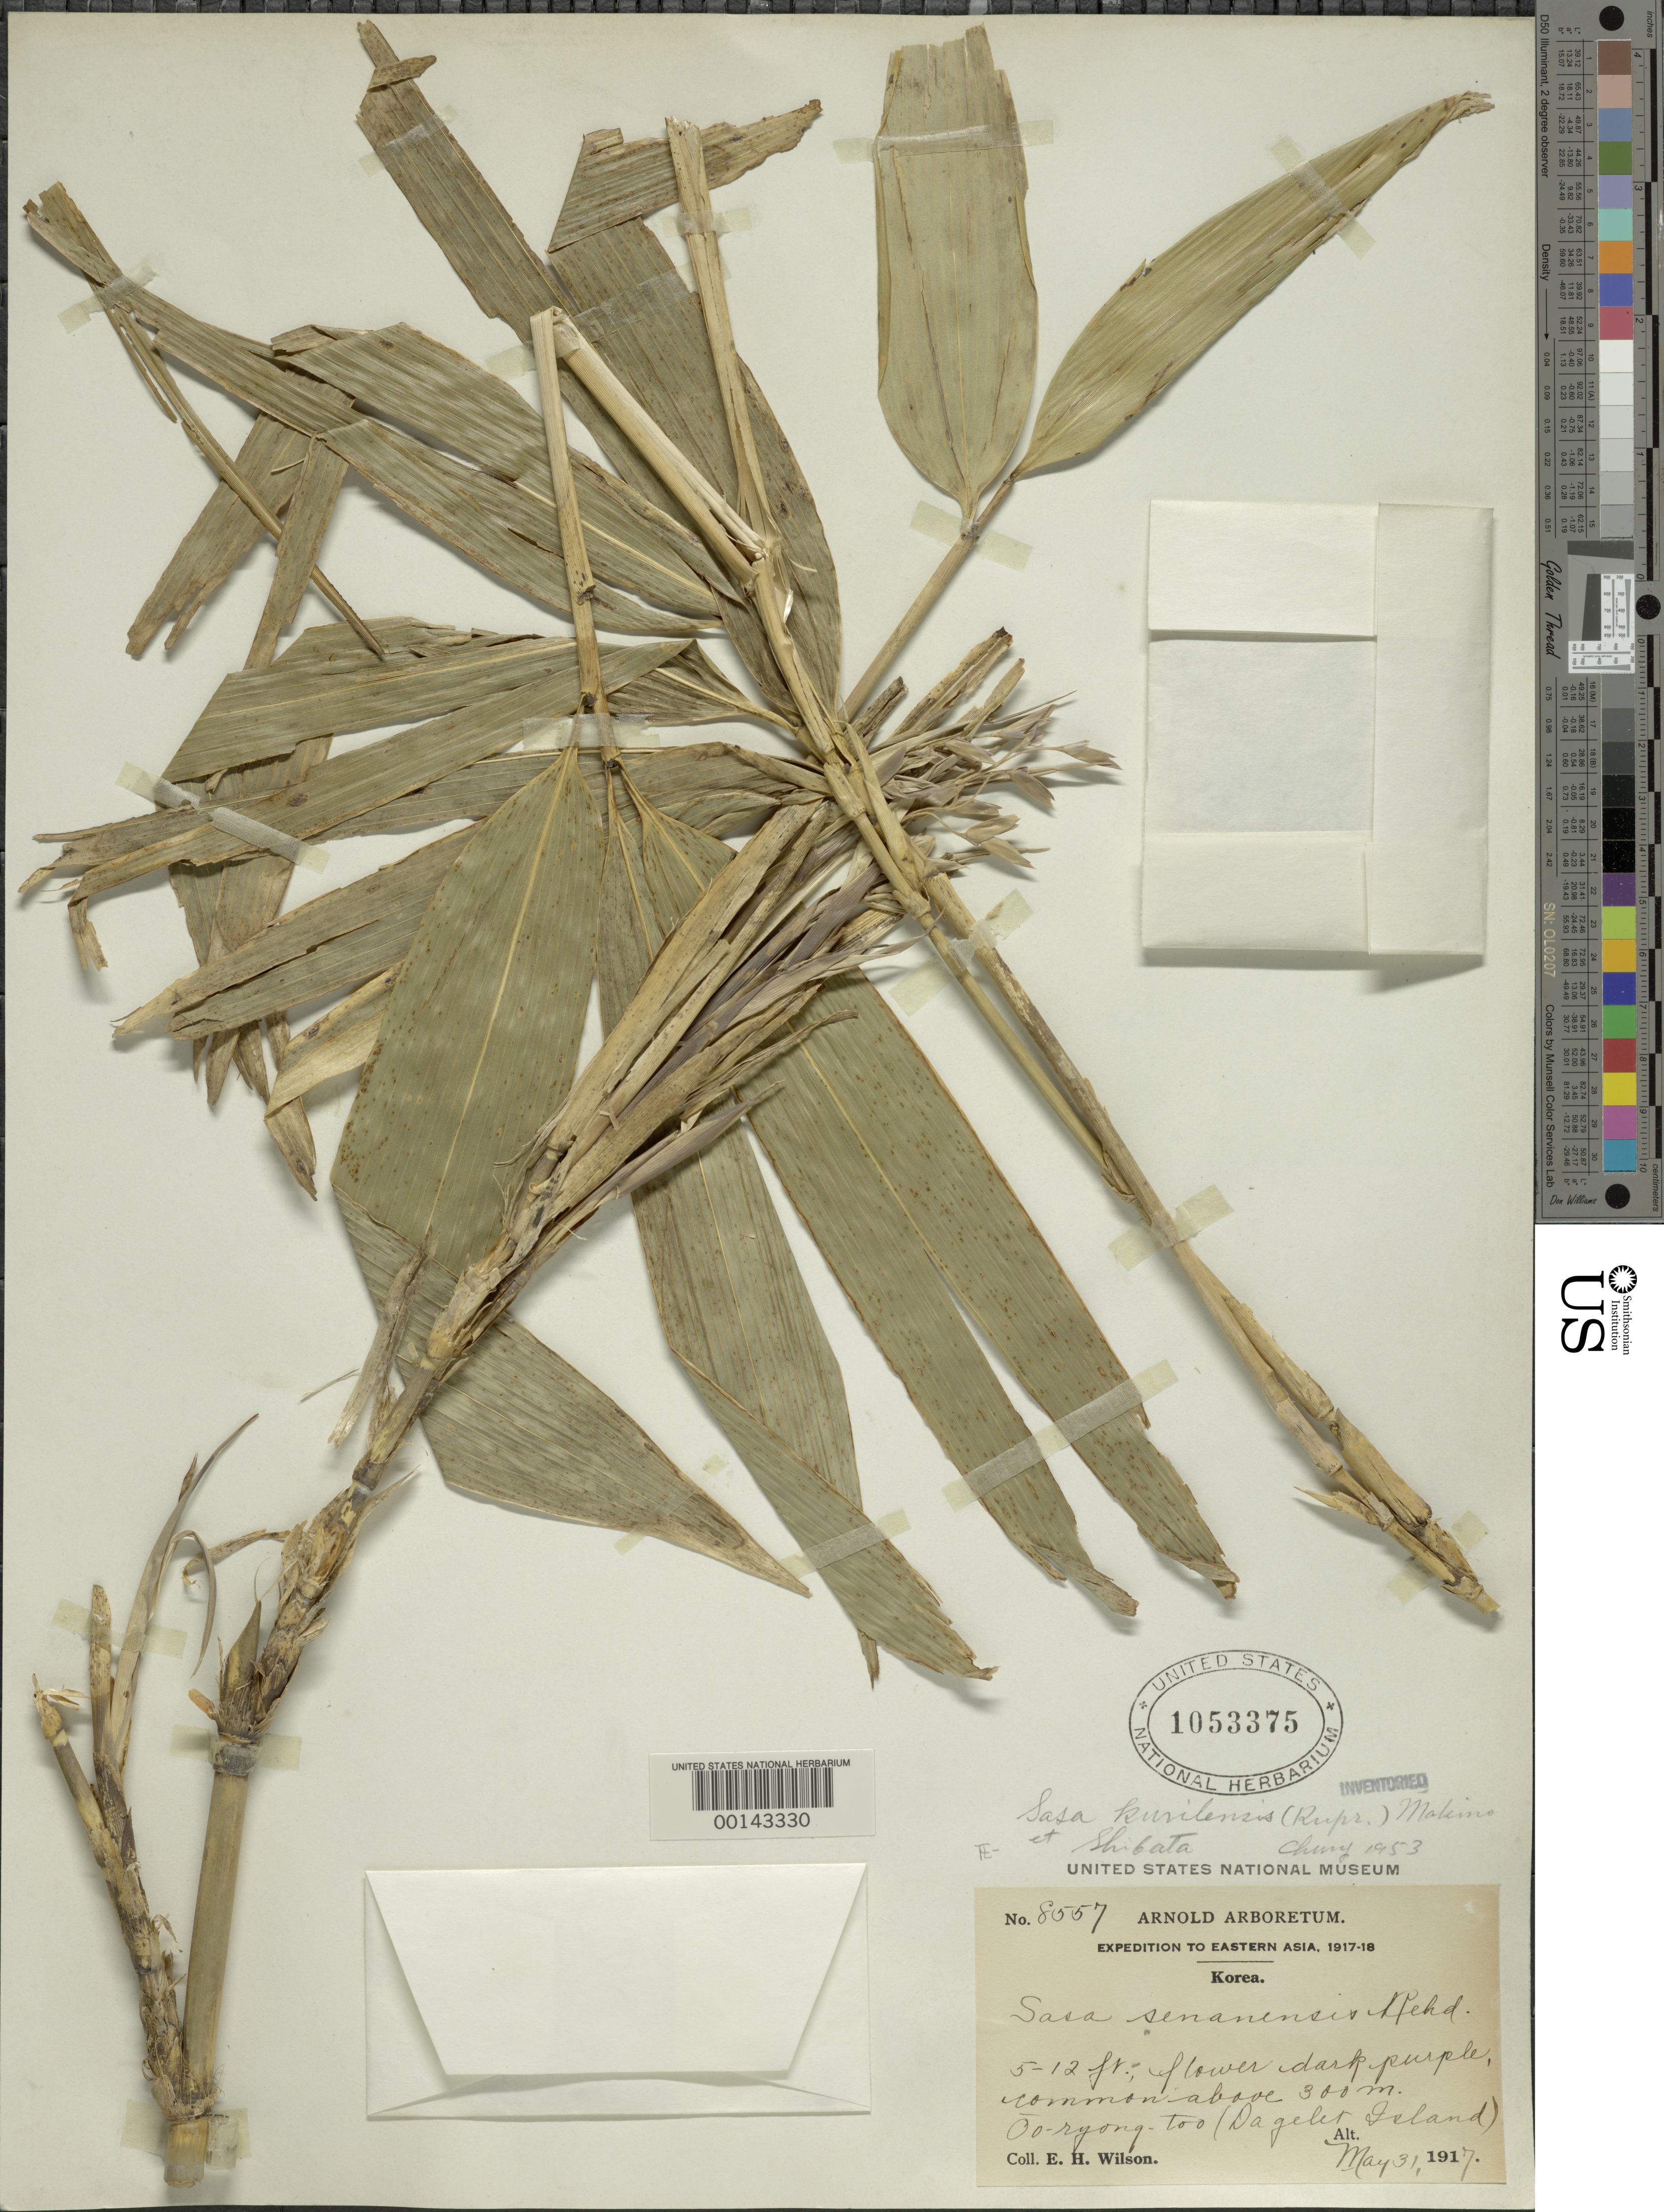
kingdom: Plantae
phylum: Tracheophyta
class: Liliopsida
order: Poales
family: Poaceae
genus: Sasa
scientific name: Sasa senanensis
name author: (Franch. & Sav.) Rehder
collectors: E. H. Wilson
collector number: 8557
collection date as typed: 31 May 1917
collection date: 1917-05-31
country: South Korea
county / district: Kyongsang-bukto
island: Dagelet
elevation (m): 300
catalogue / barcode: US 1053375